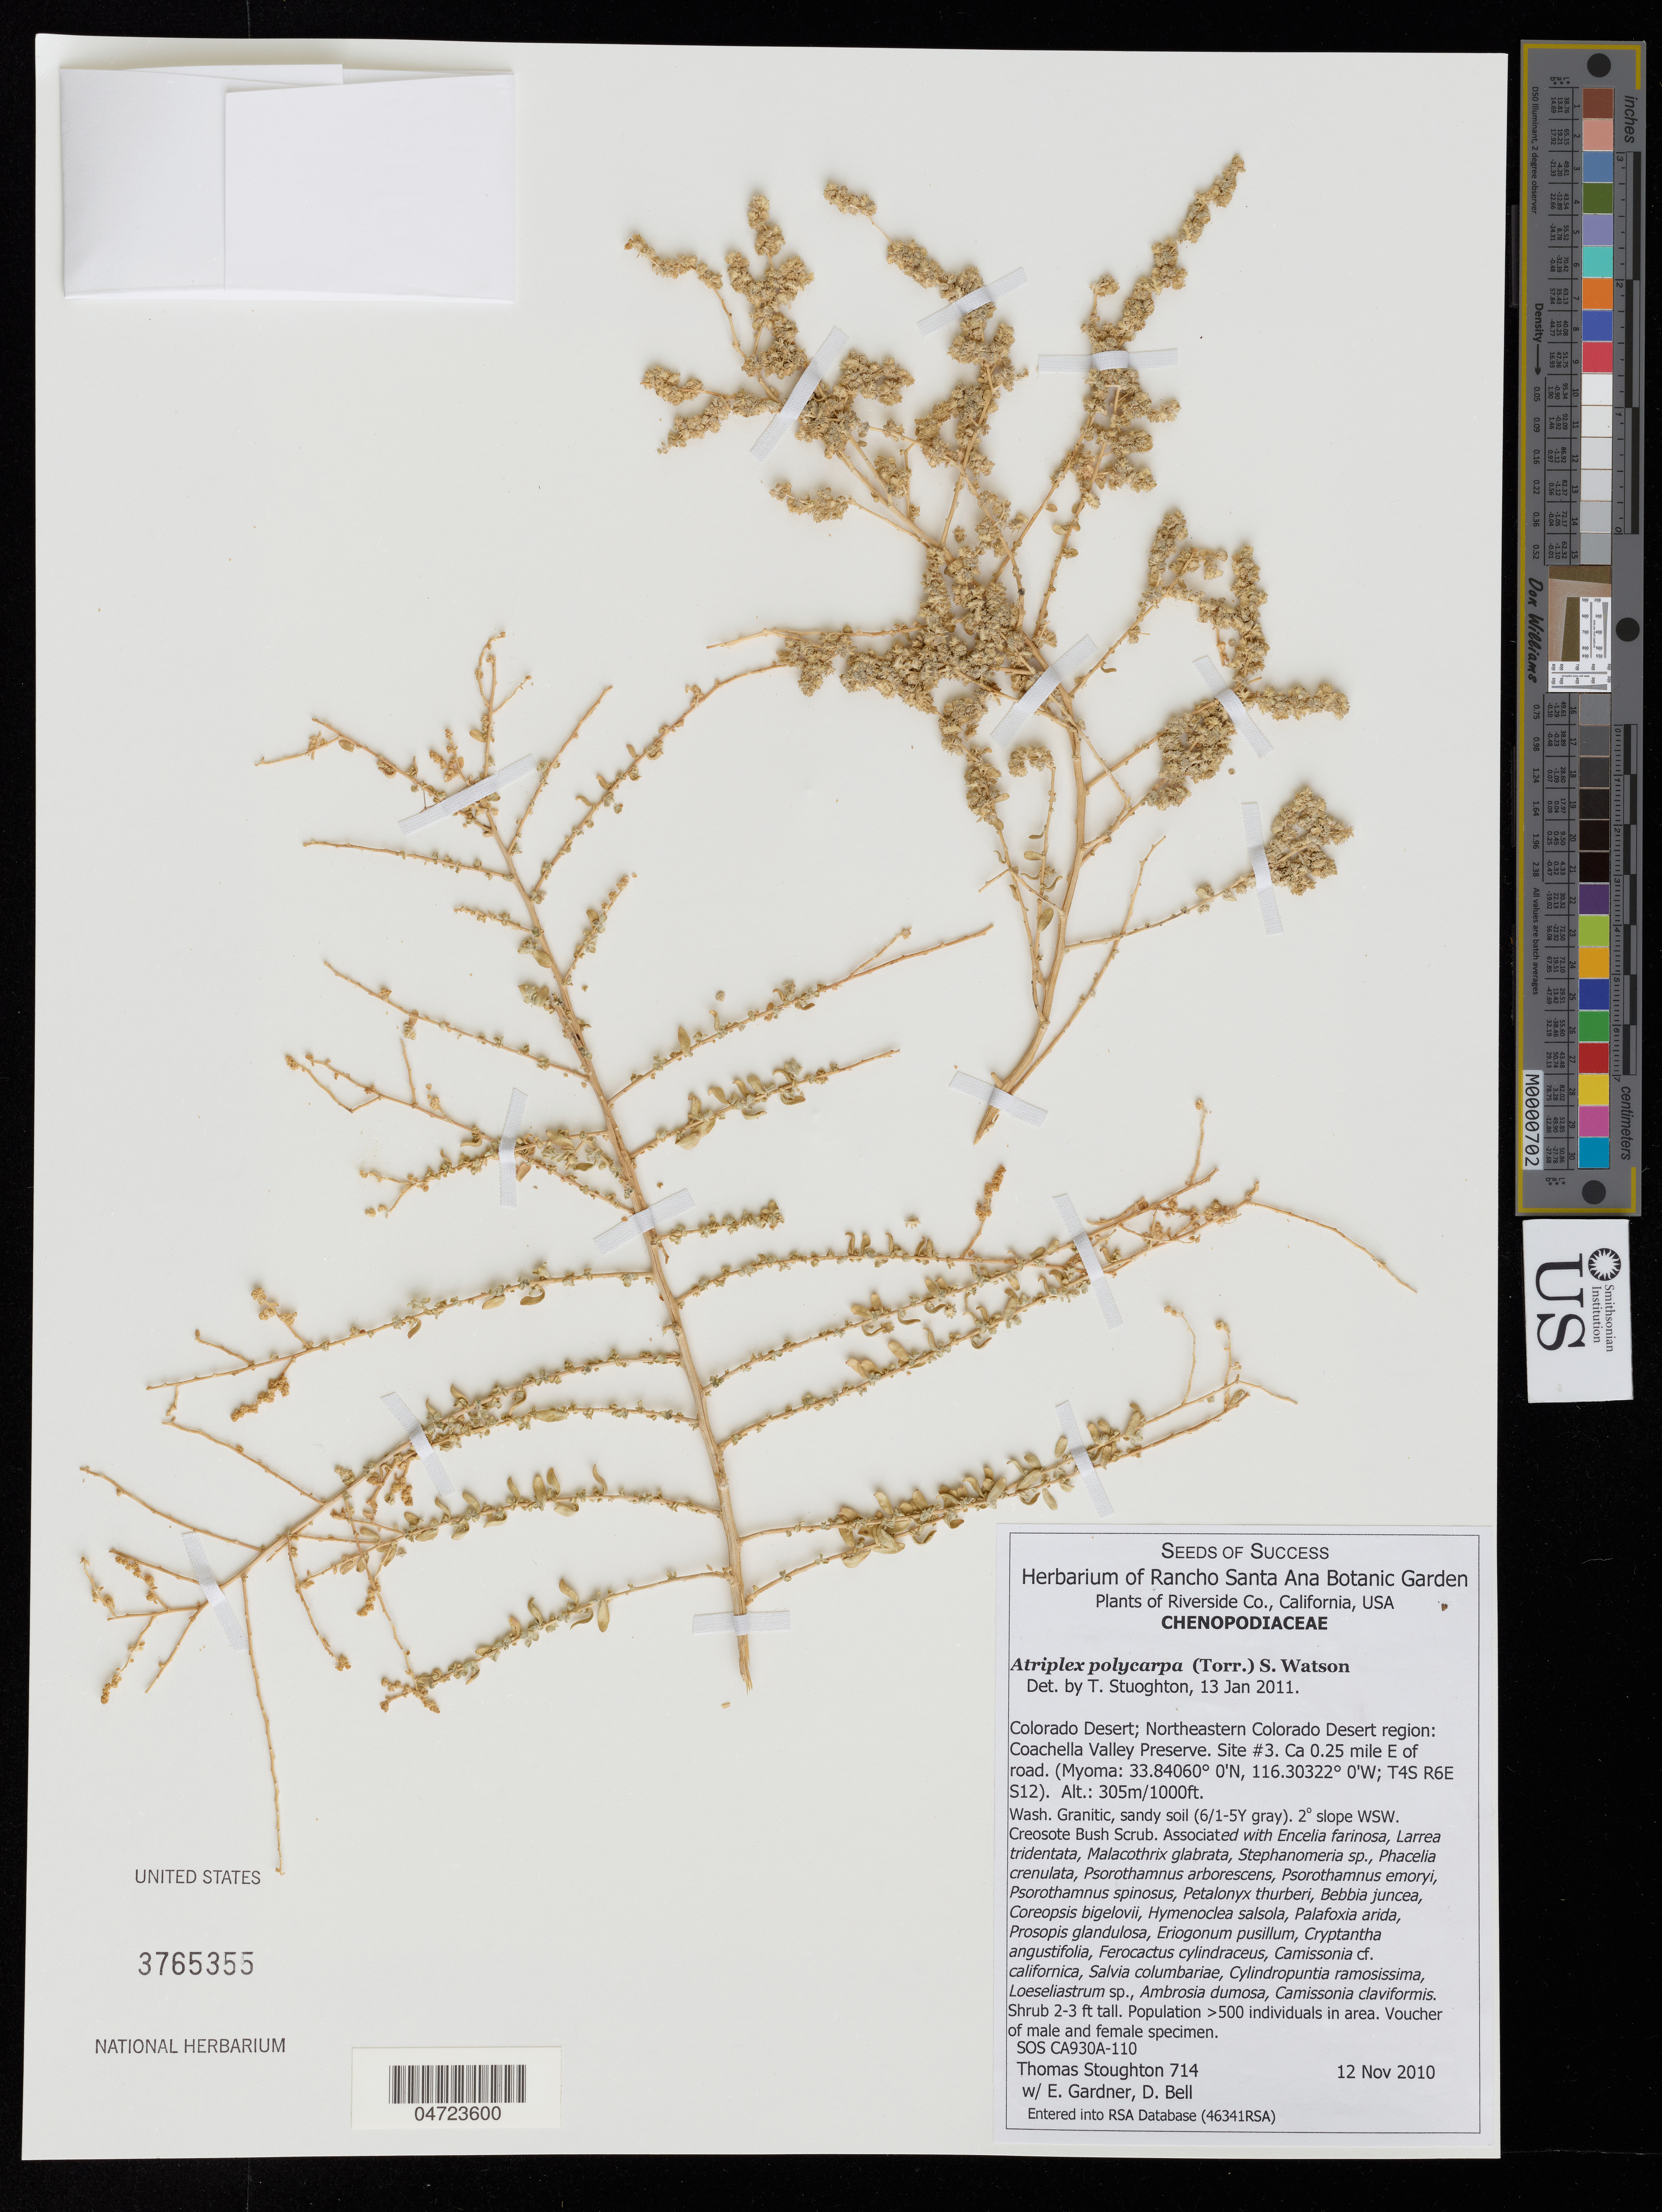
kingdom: Plantae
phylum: Tracheophyta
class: Magnoliopsida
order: Caryophyllales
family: Amaranthaceae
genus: Atriplex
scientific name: Atriplex polycarpa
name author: (Torr.) S. Watson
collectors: T. Stoughton, E. Gardner & D. Bell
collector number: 714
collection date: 2010-11-12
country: United States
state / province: California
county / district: Riverside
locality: Riverside Co. Colorado Desert; Northeastern Colorado Desert region: Coachella Valley Preserve. Site #3. Ca 0.25 mile E of road. (Myoma; T4S R6E S12).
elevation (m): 305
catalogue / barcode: US 3765355